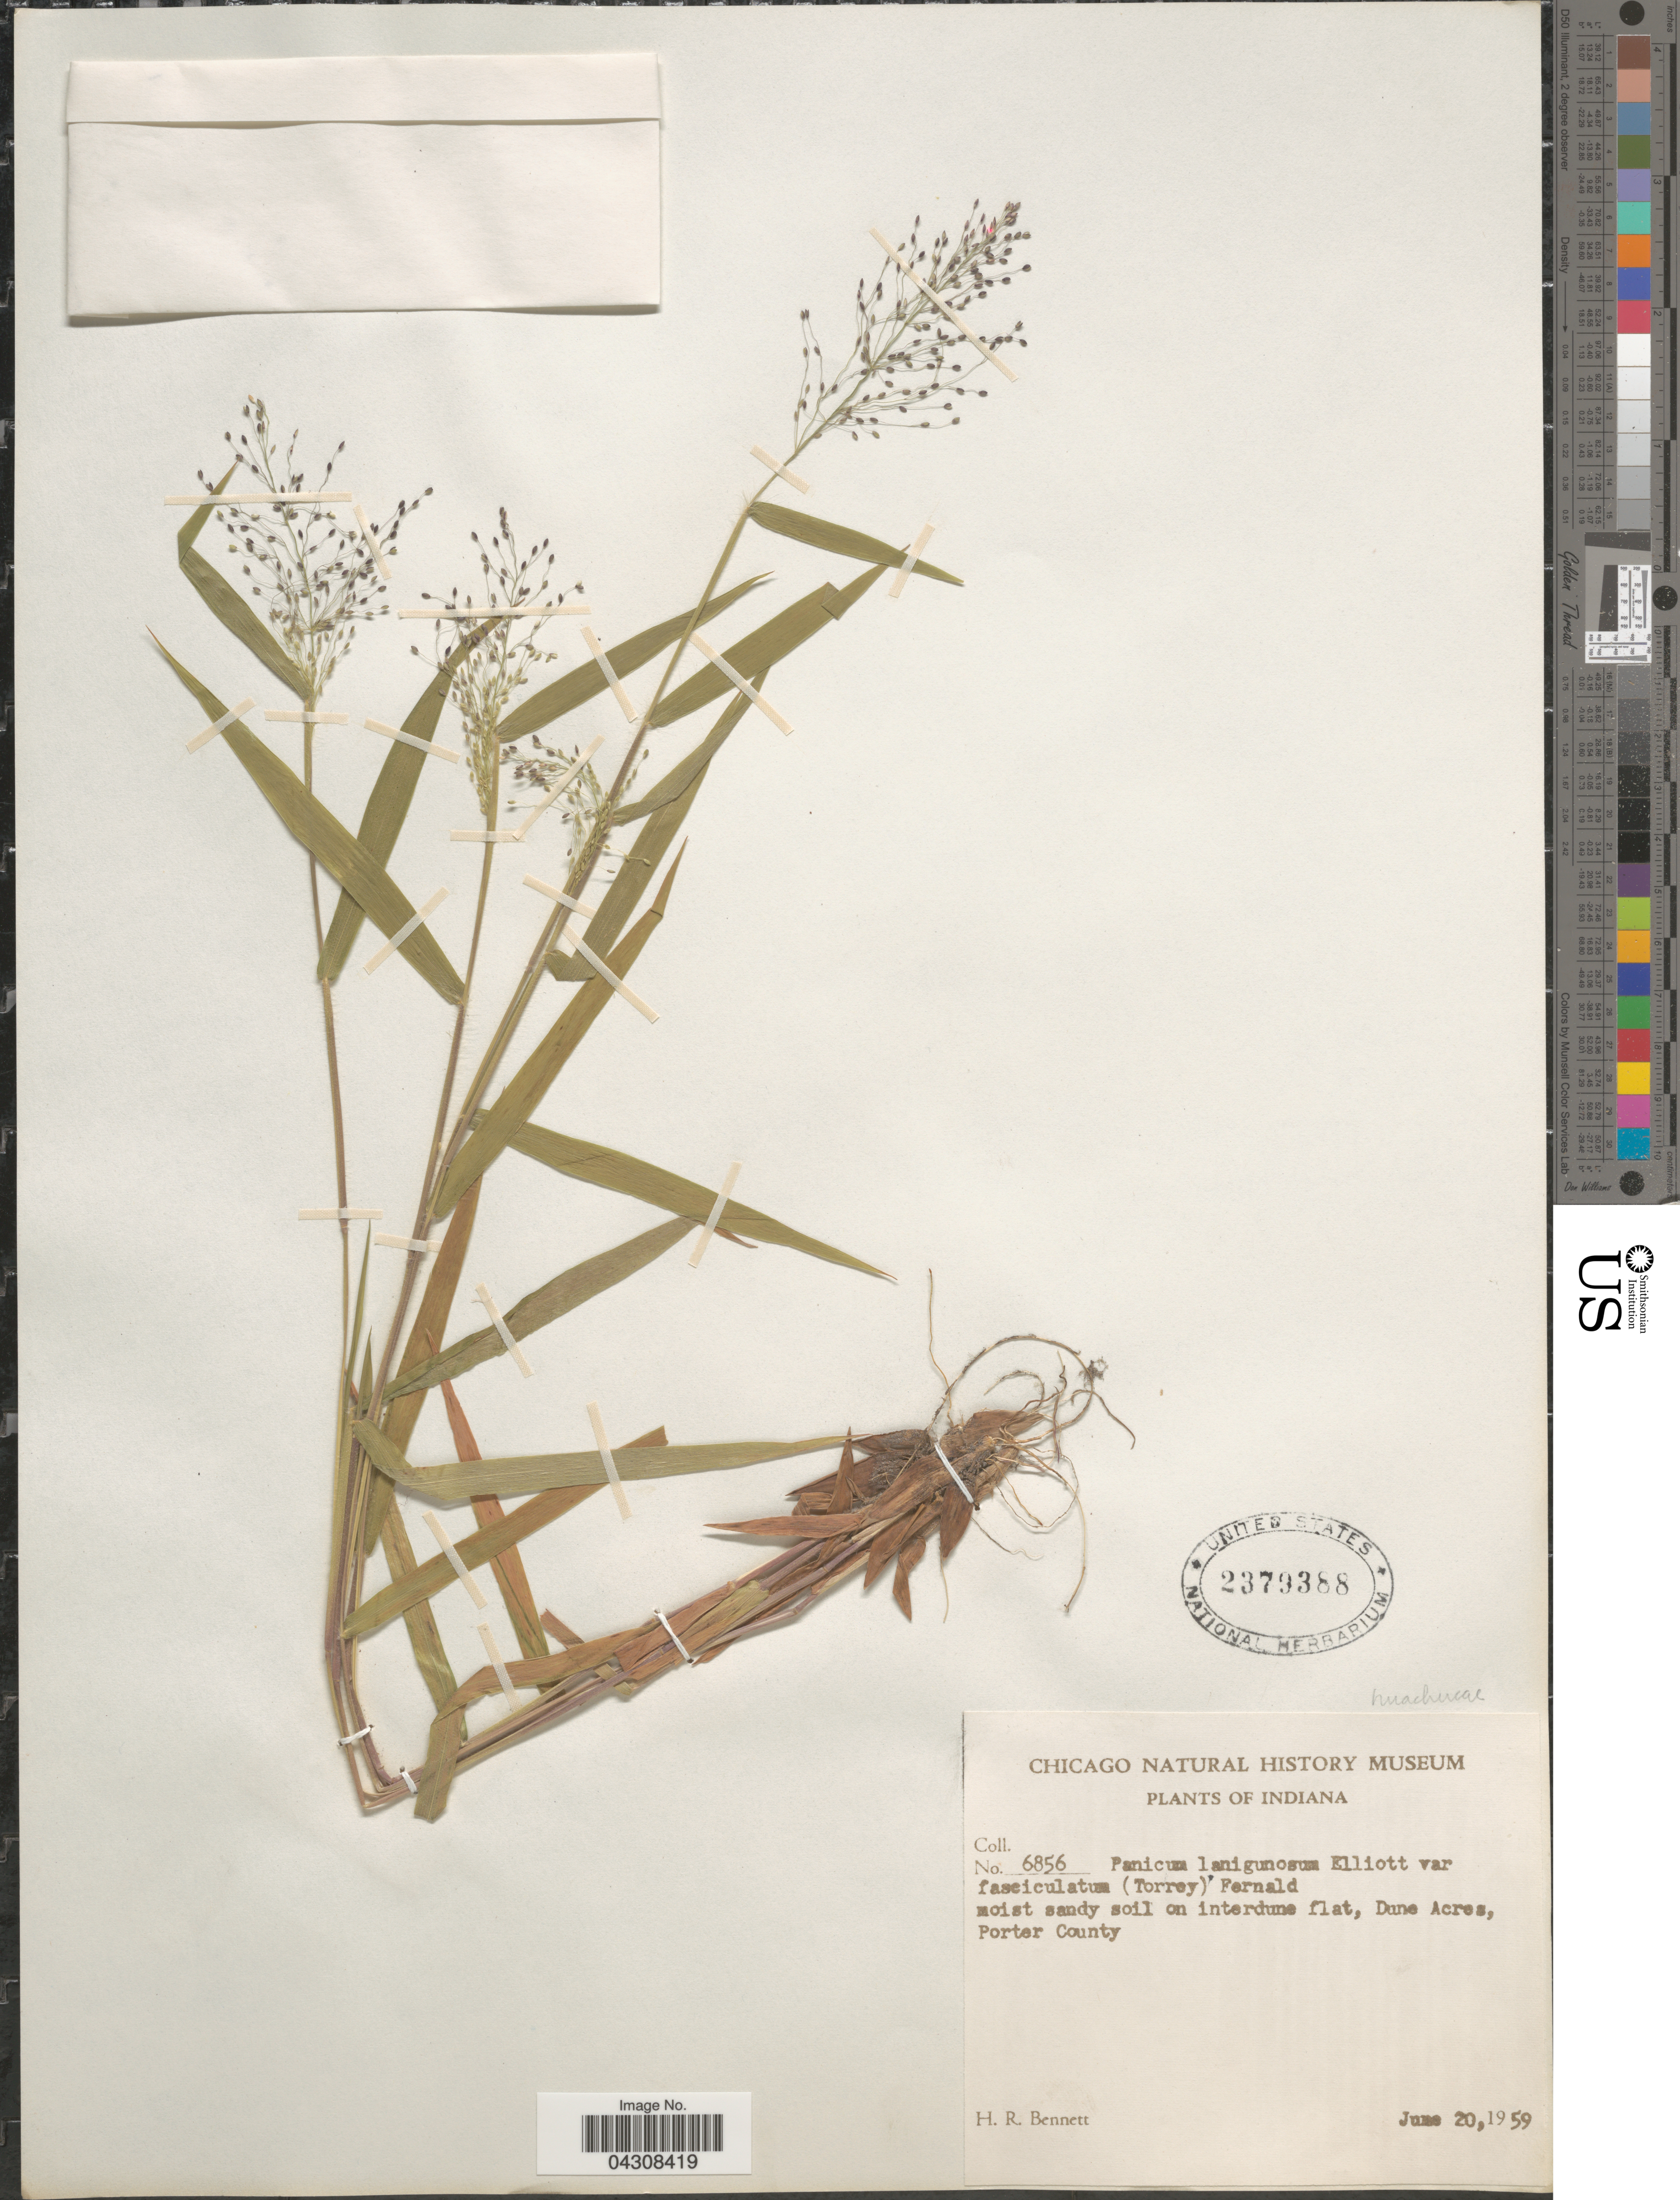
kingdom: Plantae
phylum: Tracheophyta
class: Liliopsida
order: Poales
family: Poaceae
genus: Dichanthelium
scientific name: Dichanthelium acuminatum var. acuminatum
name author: (Sw.) Gould & C.A. Clark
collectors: H. R. Bennett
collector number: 6856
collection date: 1959-06-20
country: United States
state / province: Indiana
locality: Dune Acres, Porter County.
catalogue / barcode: US 2379388